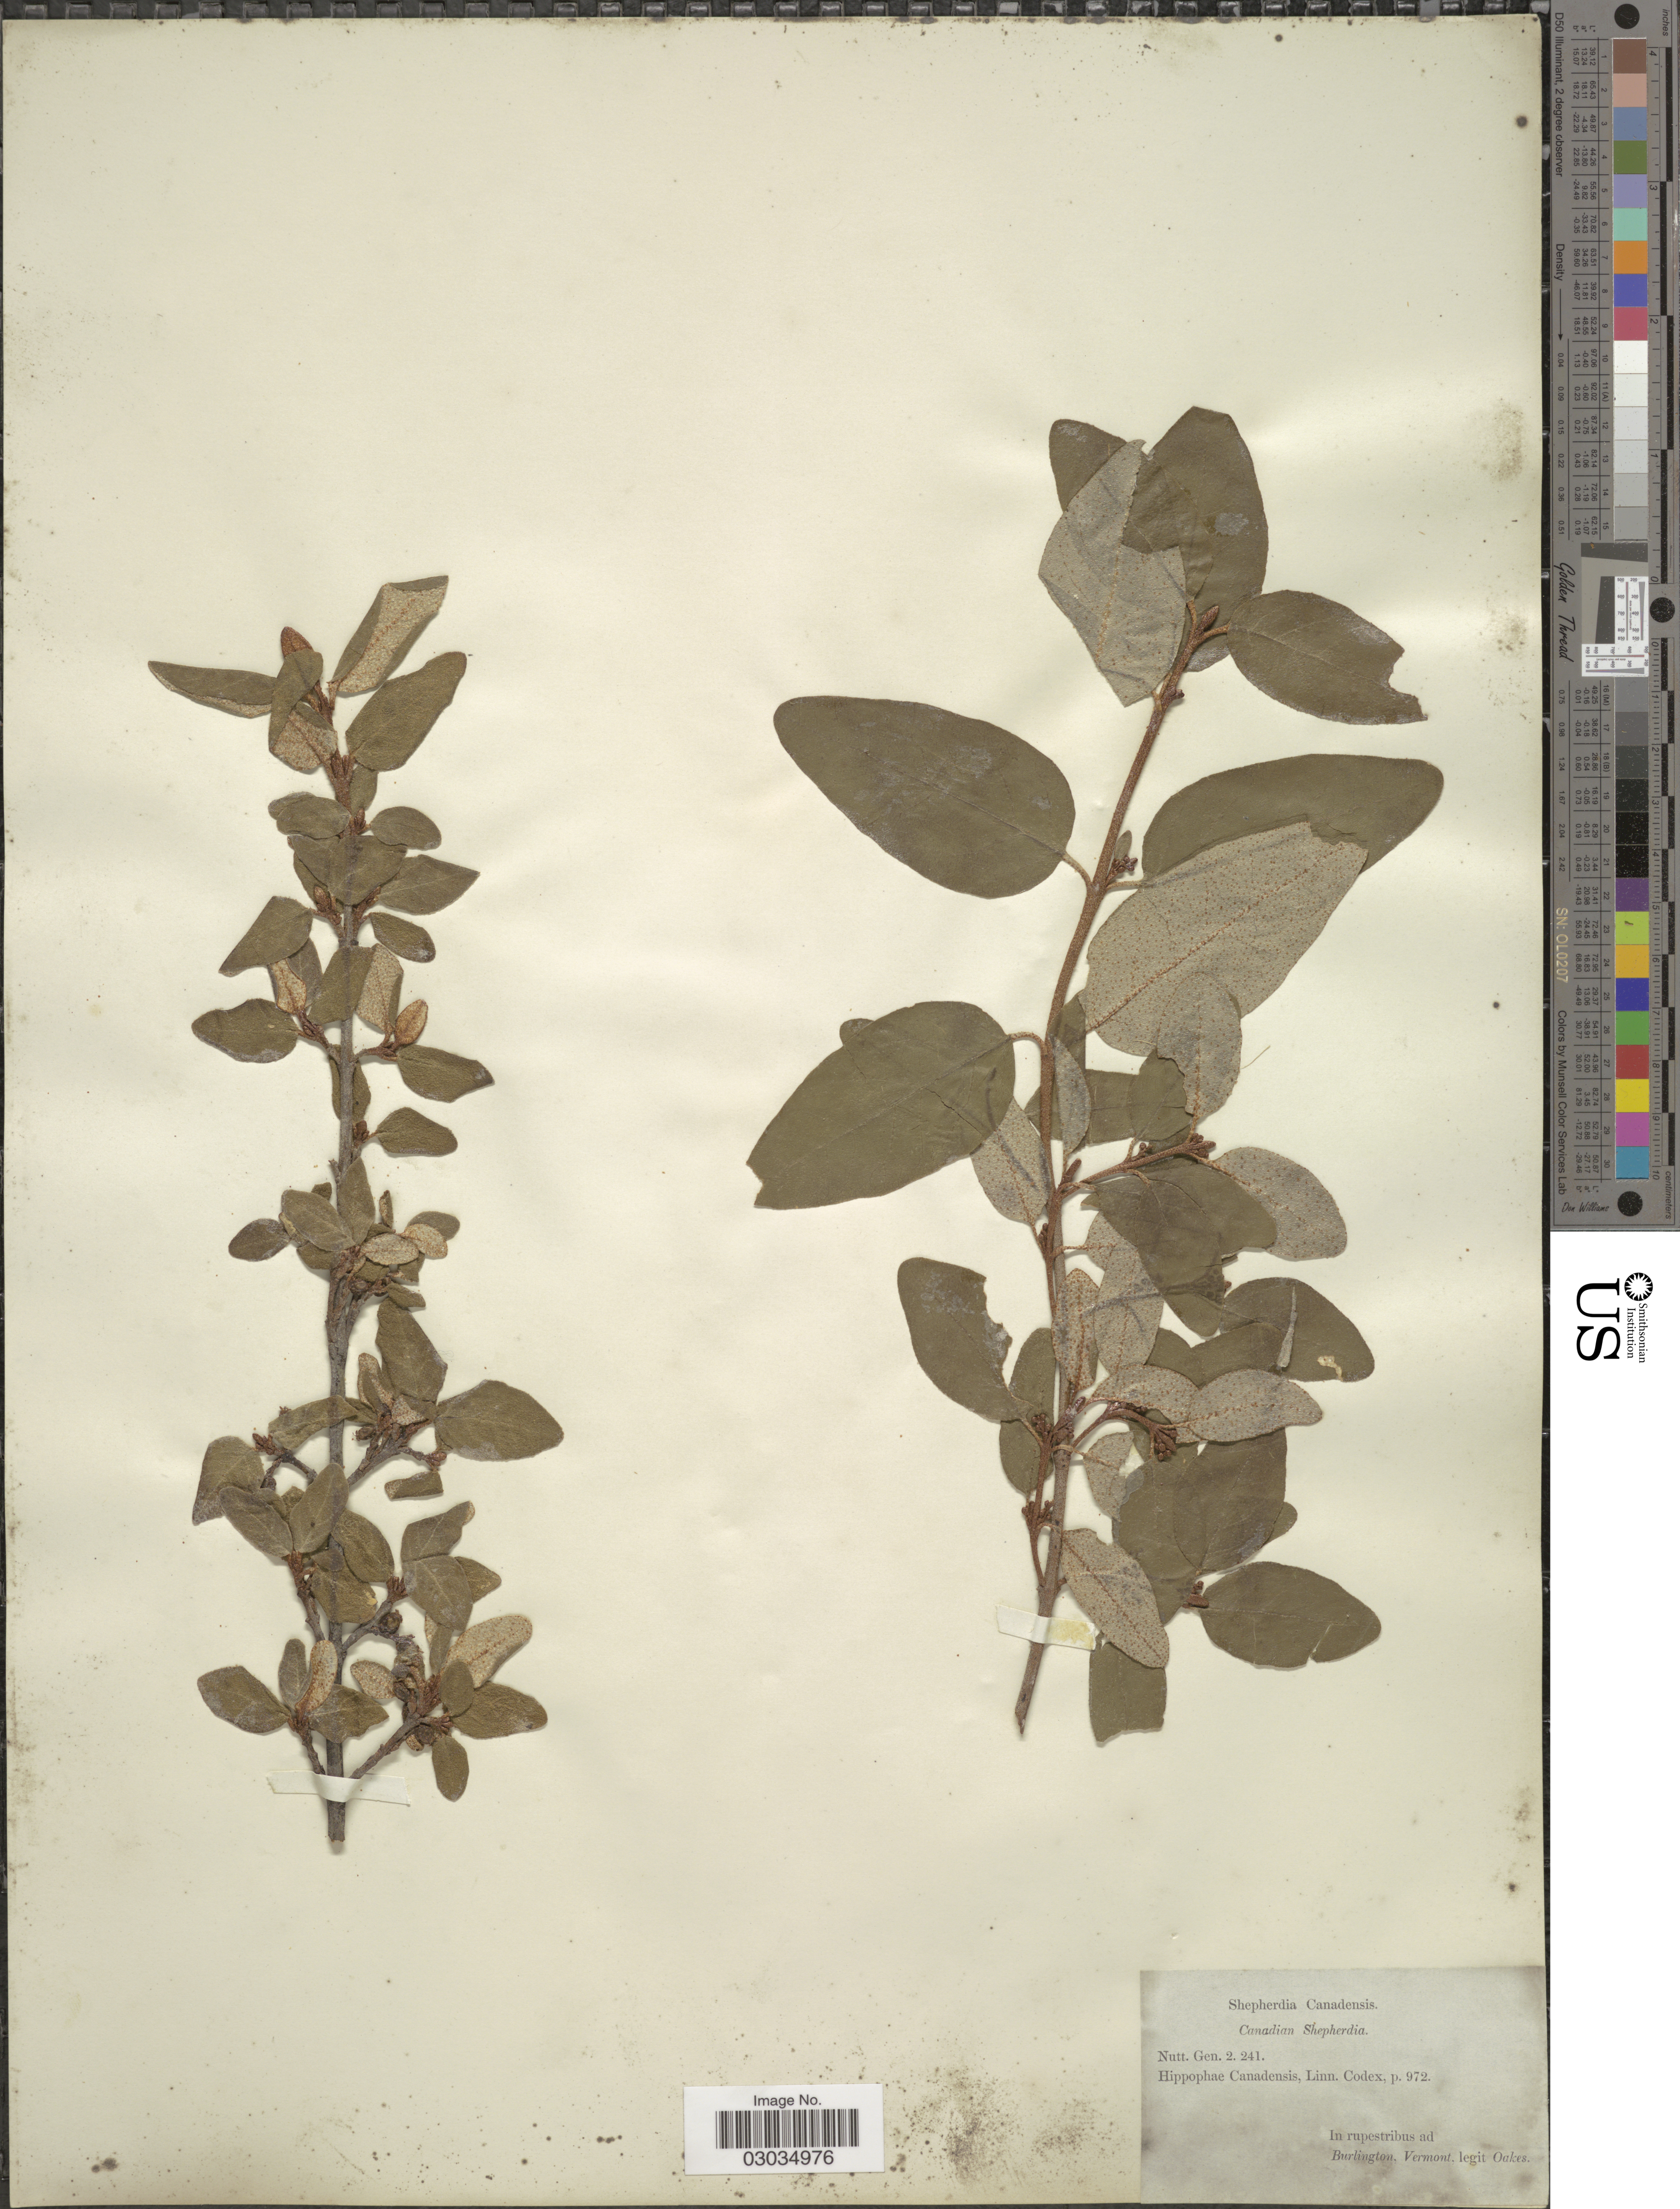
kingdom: Plantae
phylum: Tracheophyta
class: Magnoliopsida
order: Rosales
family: Elaeagnaceae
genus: Shepherdia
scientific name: Shepherdia canadensis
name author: (L.) Nutt.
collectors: -. Oakes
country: United States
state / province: Vermont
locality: In rupestribus ad Burlington.